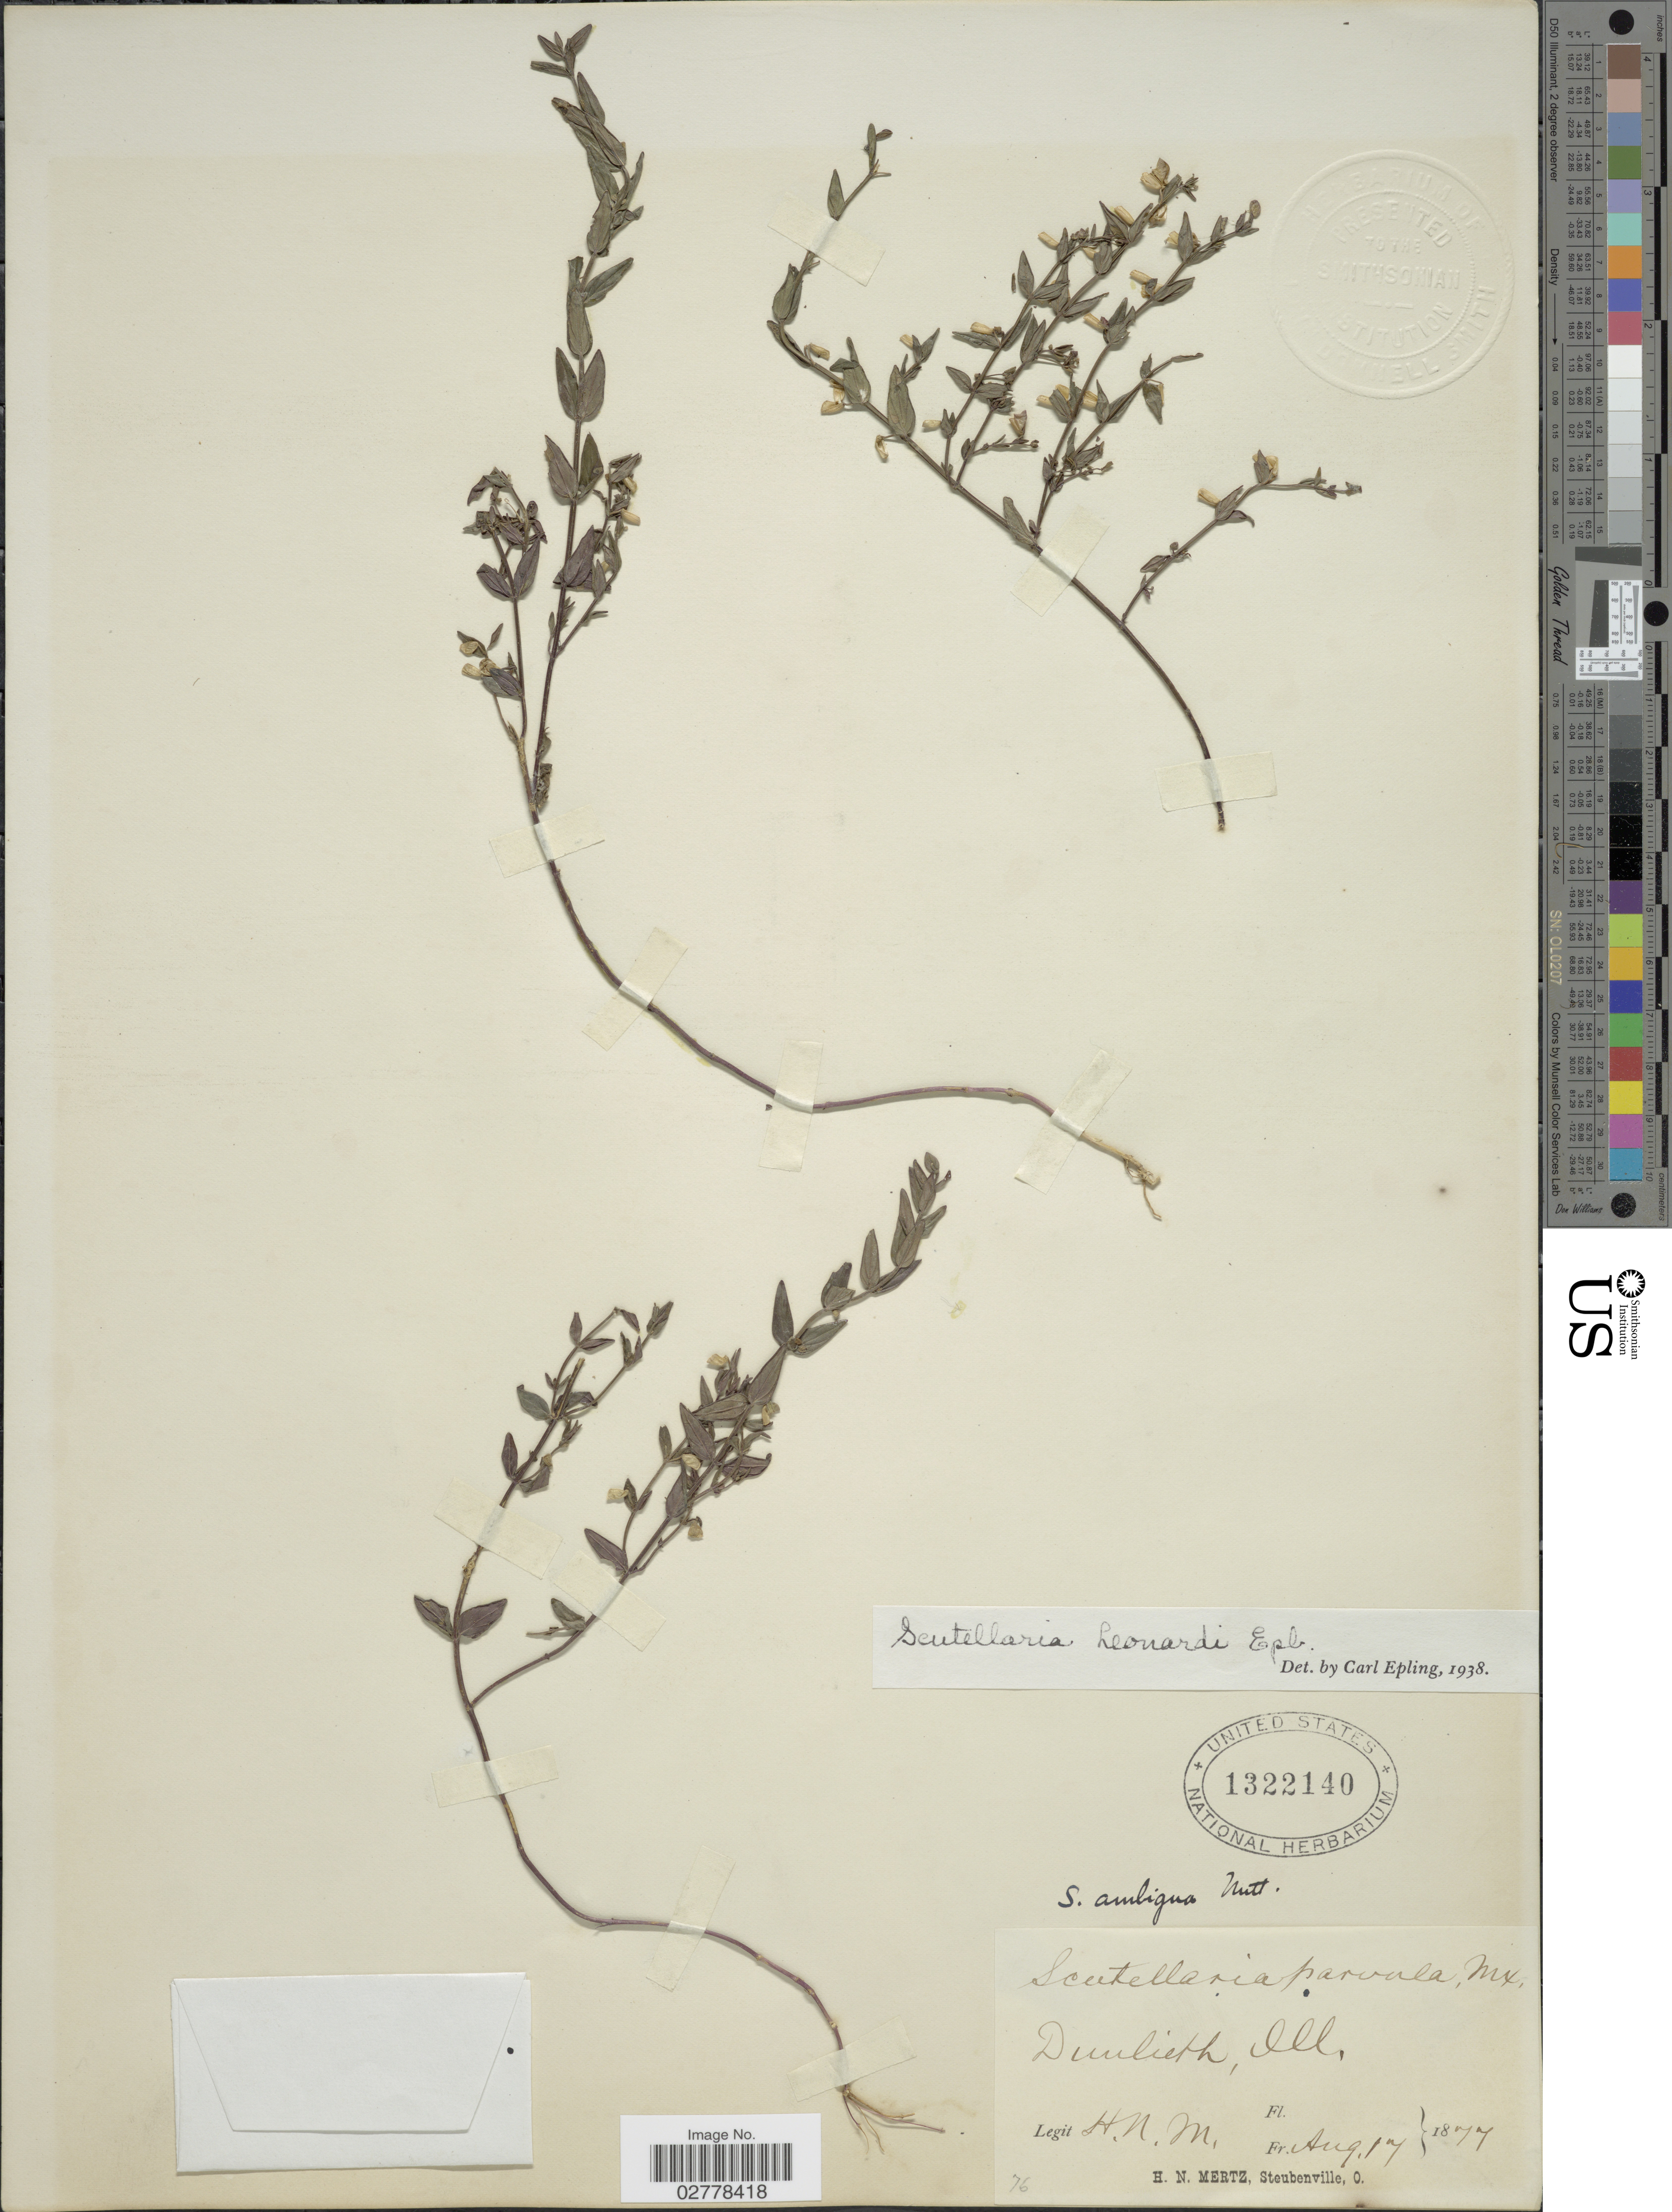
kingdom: Plantae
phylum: Tracheophyta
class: Magnoliopsida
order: Lamiales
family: Lamiaceae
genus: Scutellaria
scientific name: Scutellaria leonardii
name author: Epling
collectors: H. Mertz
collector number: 76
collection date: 1877-08-17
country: United States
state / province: Illinois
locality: Dunlieth.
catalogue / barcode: US 1322140